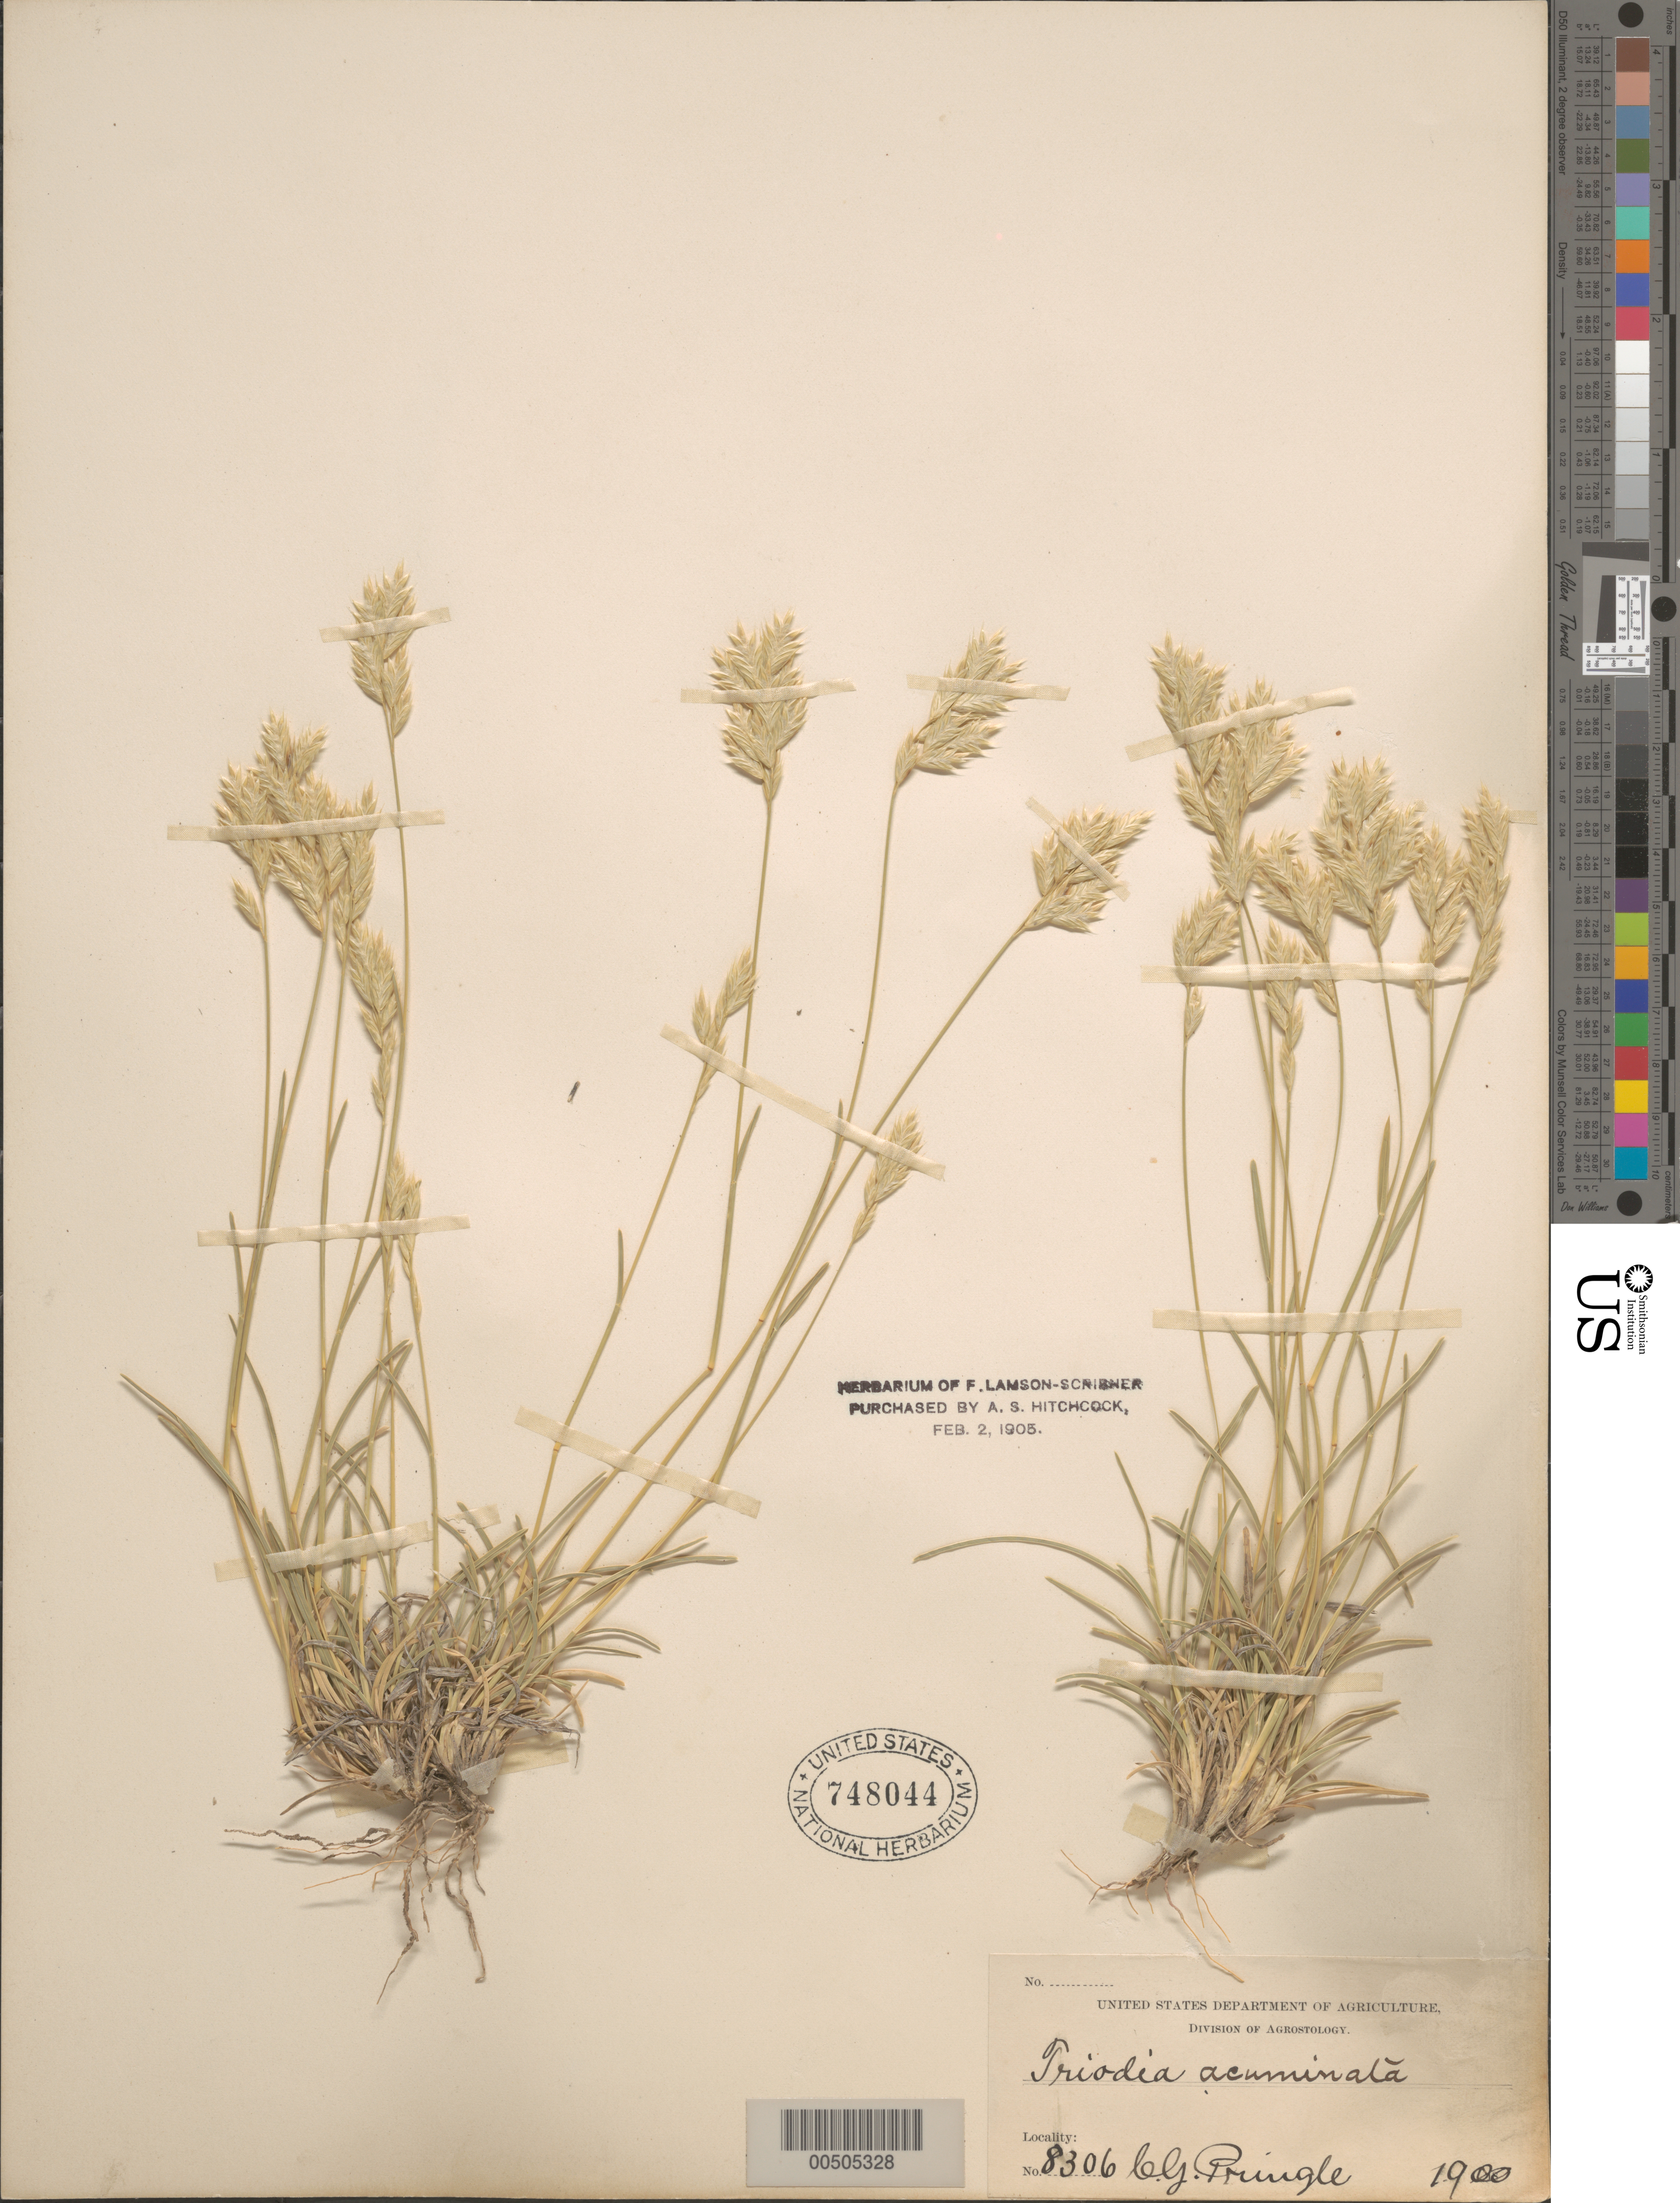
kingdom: Plantae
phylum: Tracheophyta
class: Liliopsida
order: Poales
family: Poaceae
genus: Erioneuron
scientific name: Erioneuron pilosum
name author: (Buckley) Nash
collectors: C. G. Pringle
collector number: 8306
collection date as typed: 1900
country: Mexico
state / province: Durango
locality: San Ramon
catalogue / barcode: US 748044